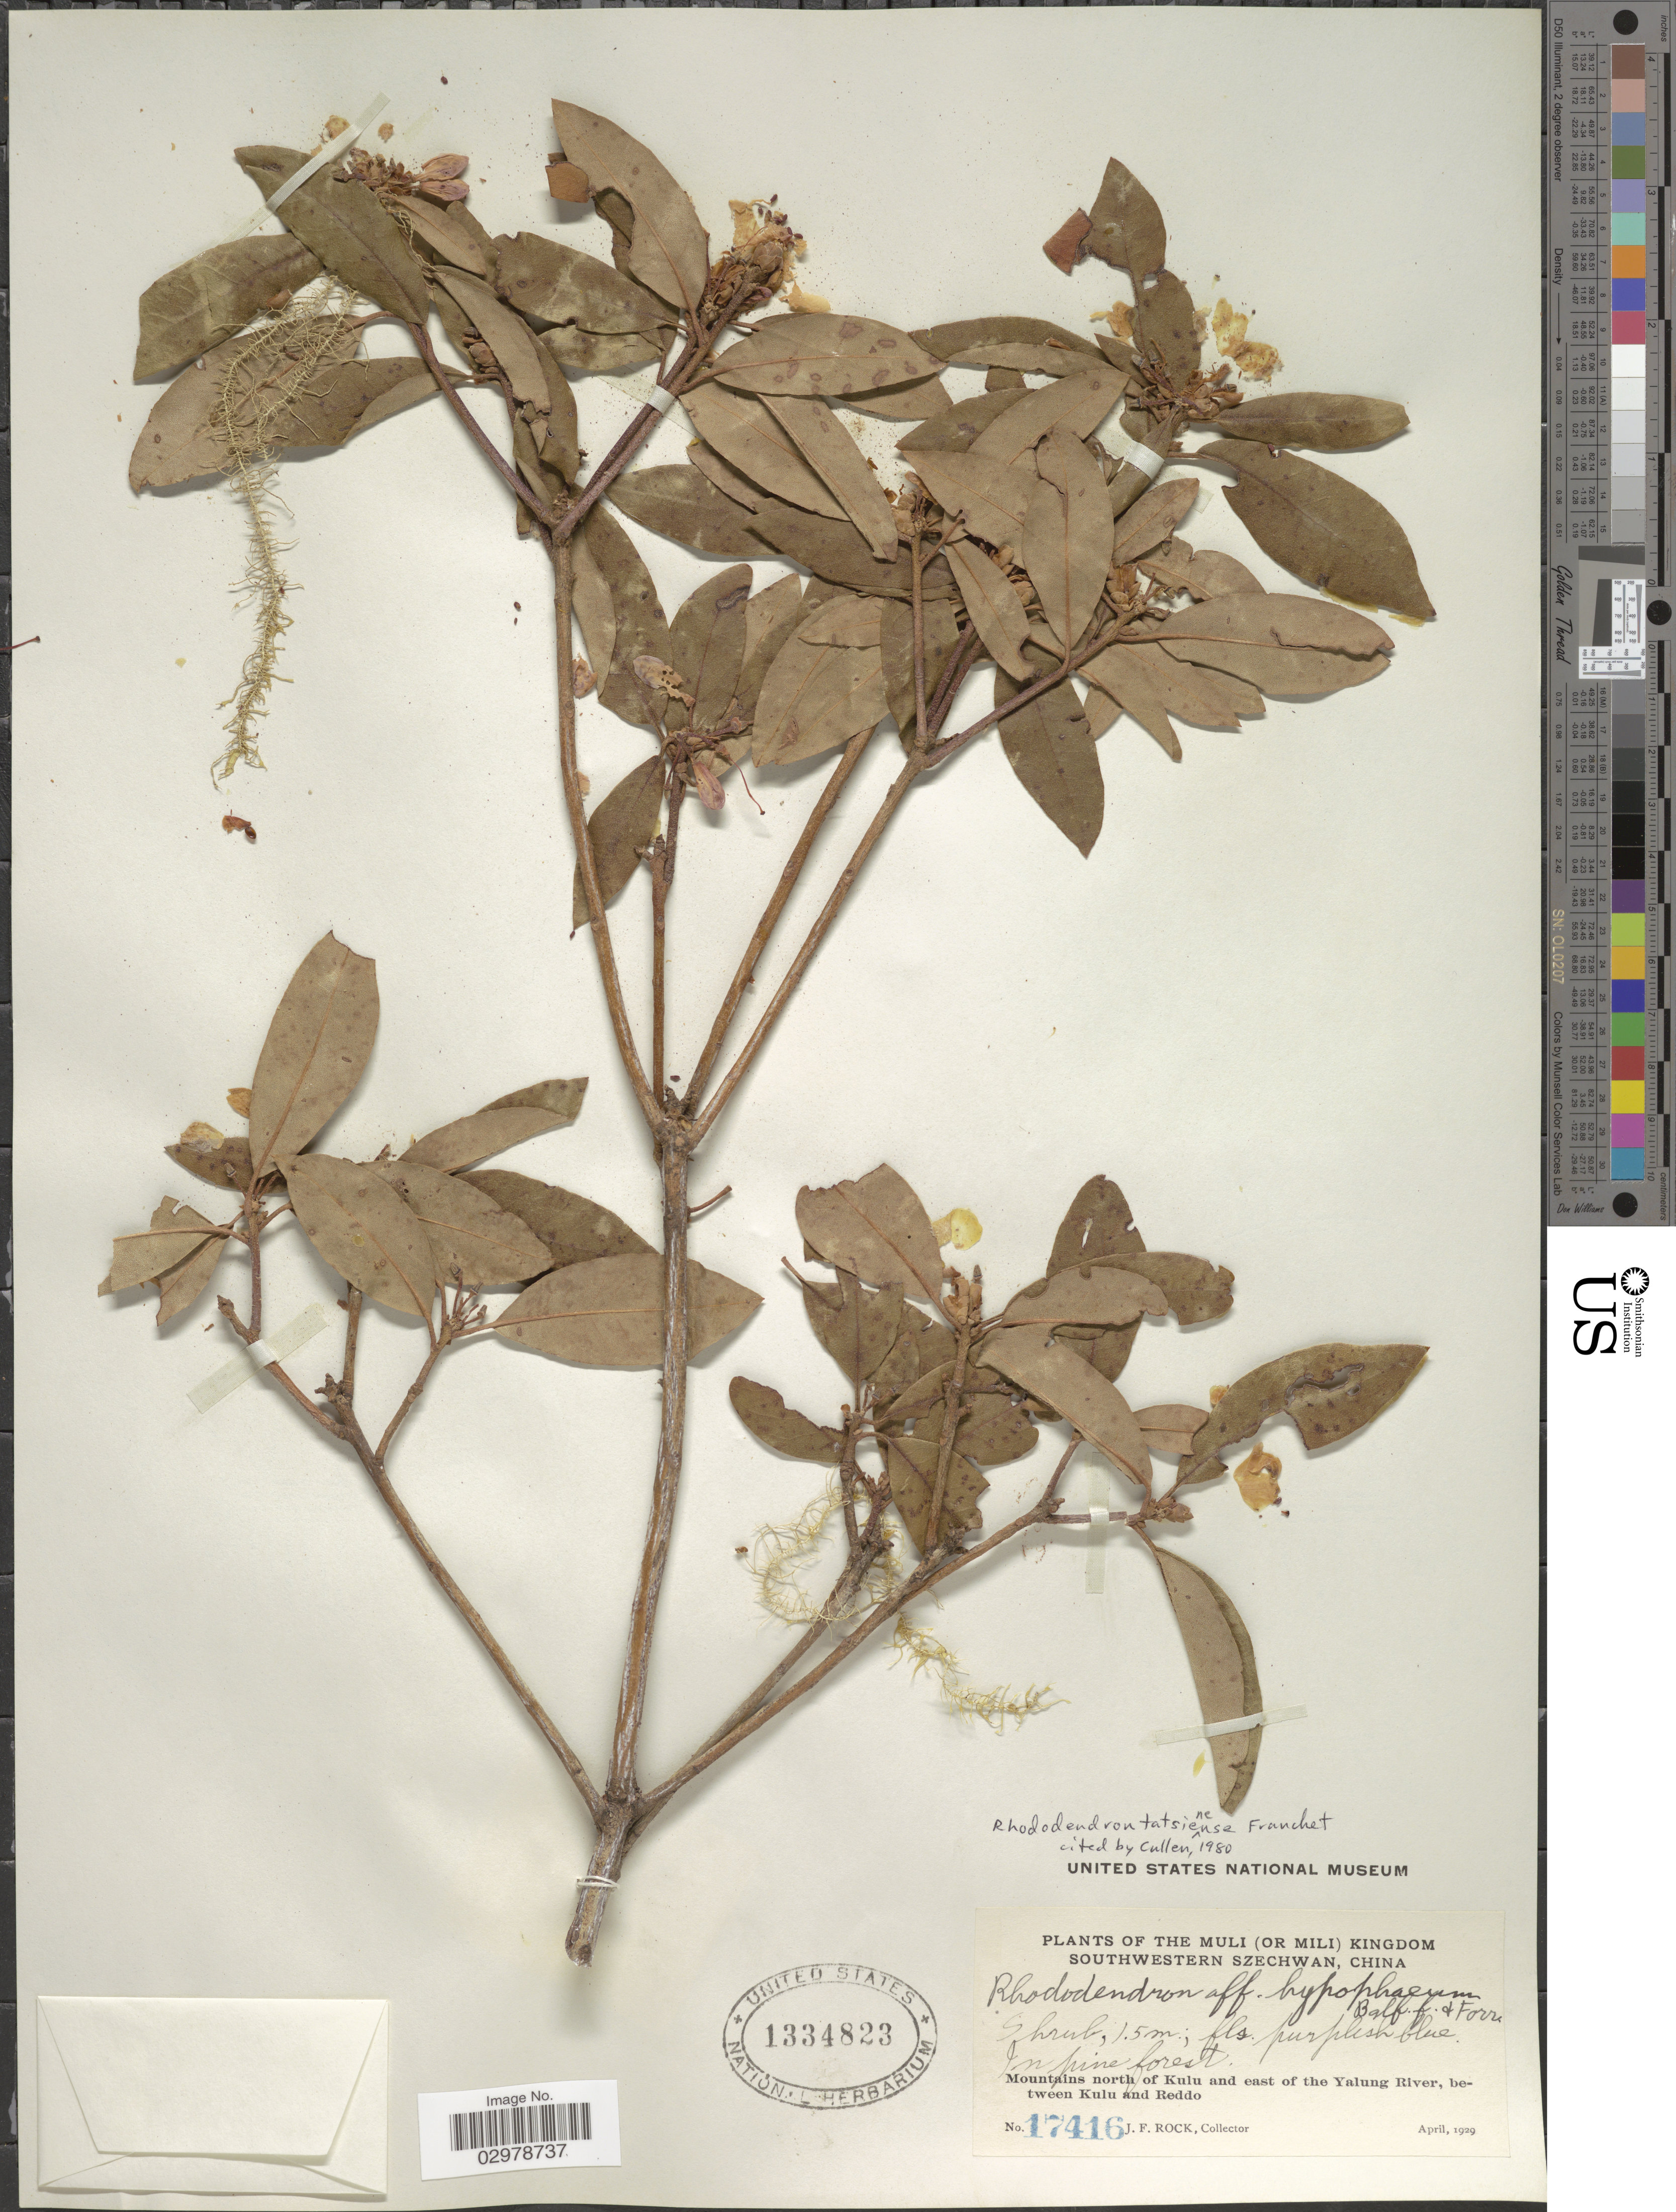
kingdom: Plantae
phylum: Tracheophyta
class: Magnoliopsida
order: Ericales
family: Ericaceae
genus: Rhododendron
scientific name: Rhododendron tatsienense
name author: Franch.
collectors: J. Rock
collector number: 17416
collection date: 1929-04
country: China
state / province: Sichuan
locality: The Muli (or Mili) Kingdom. Southwestern Szechwan. Mountains north of Kulu and east of the Yalung River, between Kulu and Reddo.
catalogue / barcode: US 1334823